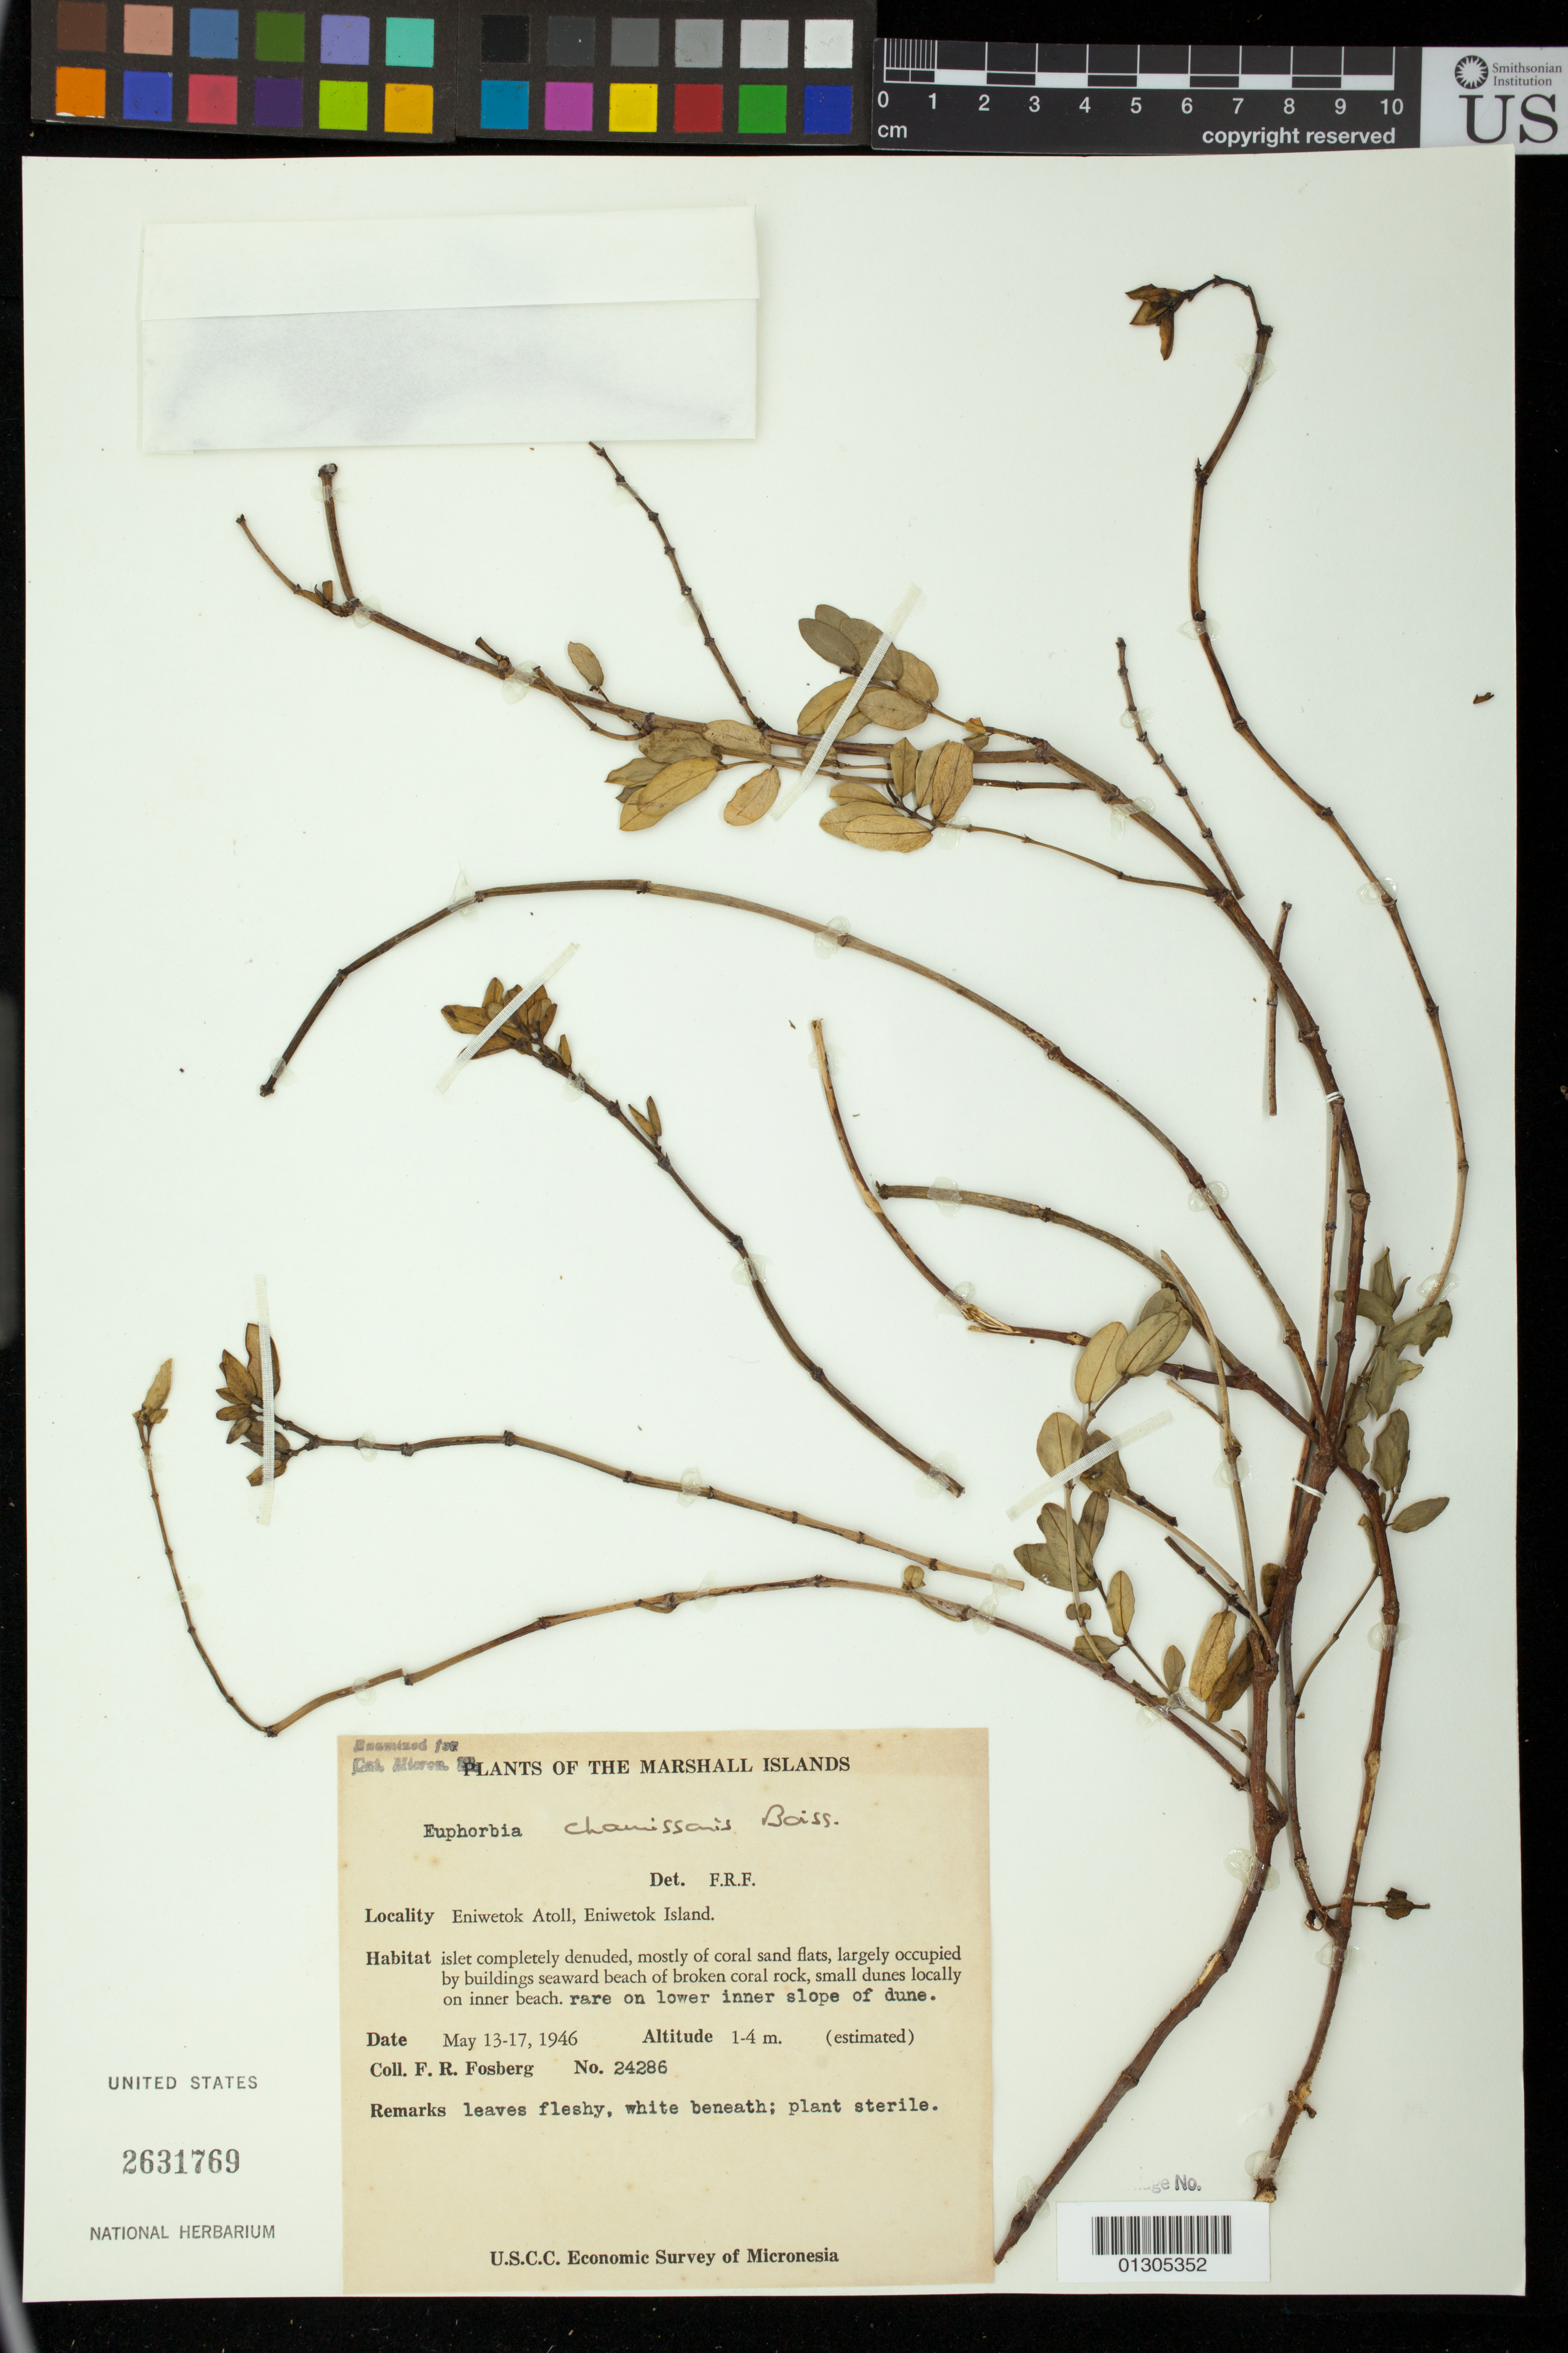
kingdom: Plantae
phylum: Tracheophyta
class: Magnoliopsida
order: Malpighiales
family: Euphorbiaceae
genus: Euphorbia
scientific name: Euphorbia chamissonis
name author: (Klotzsch ex Klotzsch & Garcke) Boiss.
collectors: F. R. Fosberg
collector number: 24286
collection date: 1946-05-13/1946-05-17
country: Marshall Islands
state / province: Enewetak Atoll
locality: Eniwetok [Enewetak] Island.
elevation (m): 1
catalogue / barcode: US 2631769